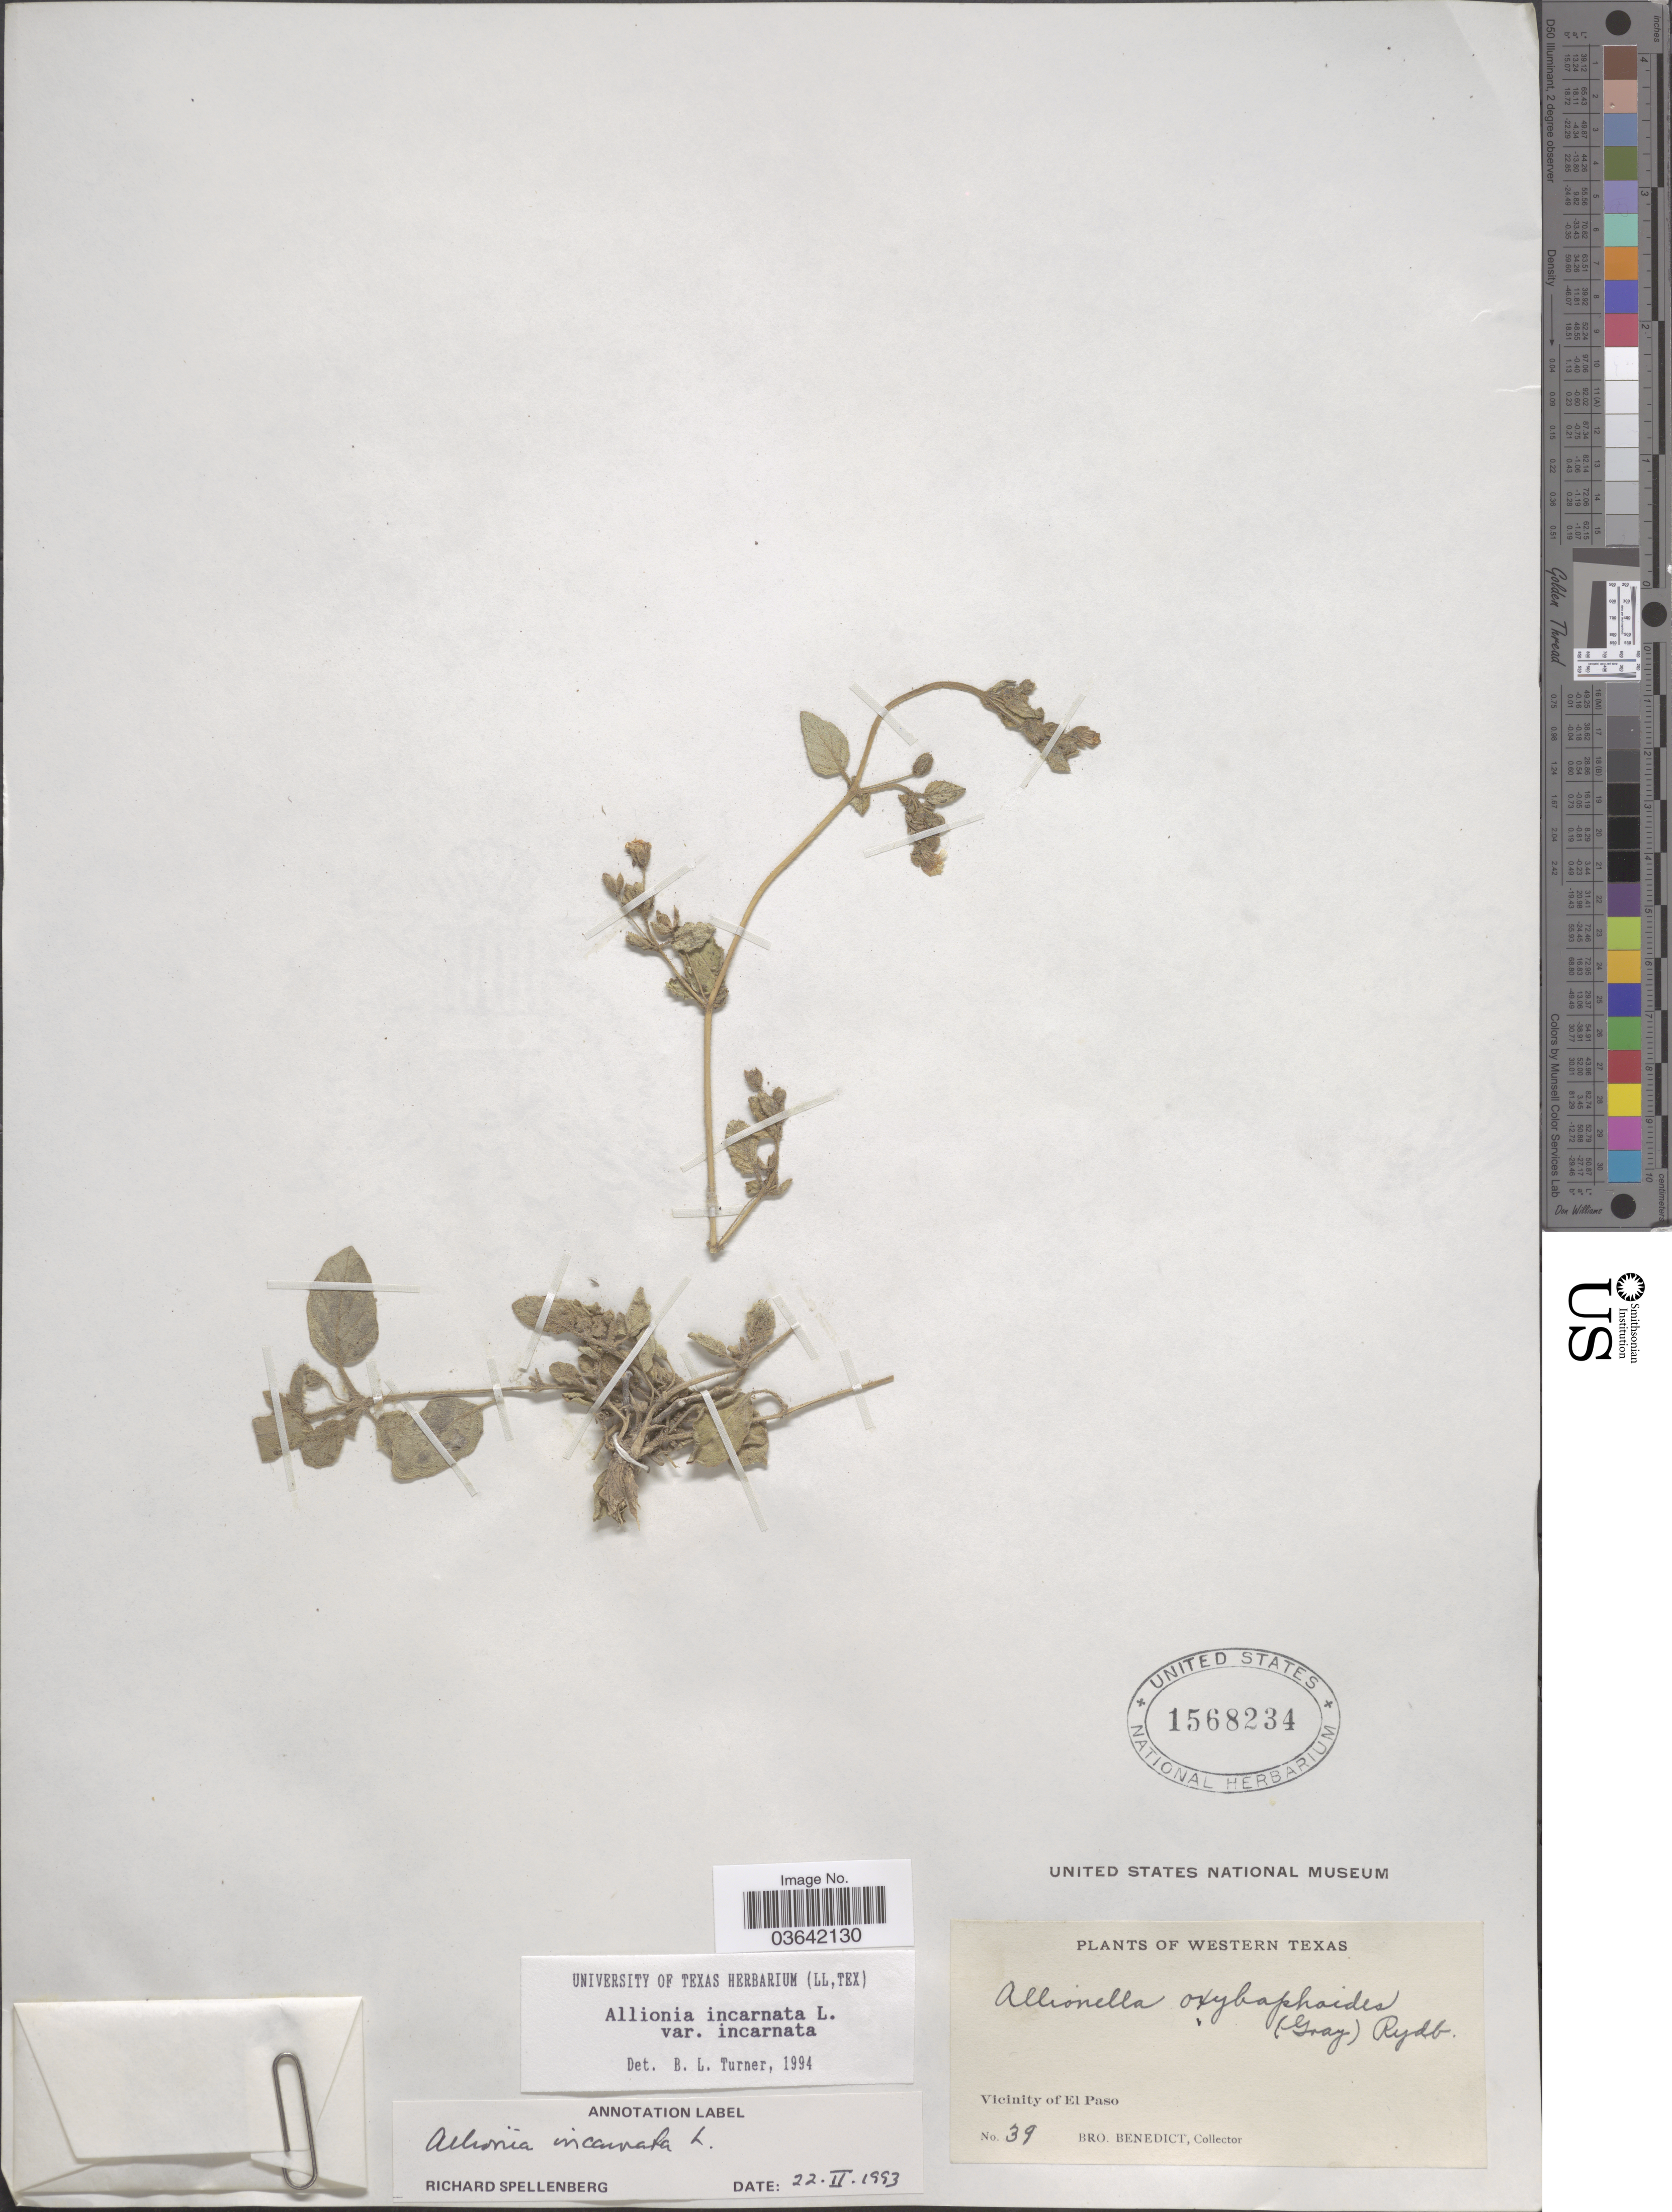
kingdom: Plantae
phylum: Tracheophyta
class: Magnoliopsida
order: Caryophyllales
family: Nyctaginaceae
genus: Allionia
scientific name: Allionia incarnata var. incarnata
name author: L.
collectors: Bro. Benedict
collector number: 39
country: United States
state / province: Texas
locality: Western Texas. Vicinity of El Paso.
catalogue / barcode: US 1568234